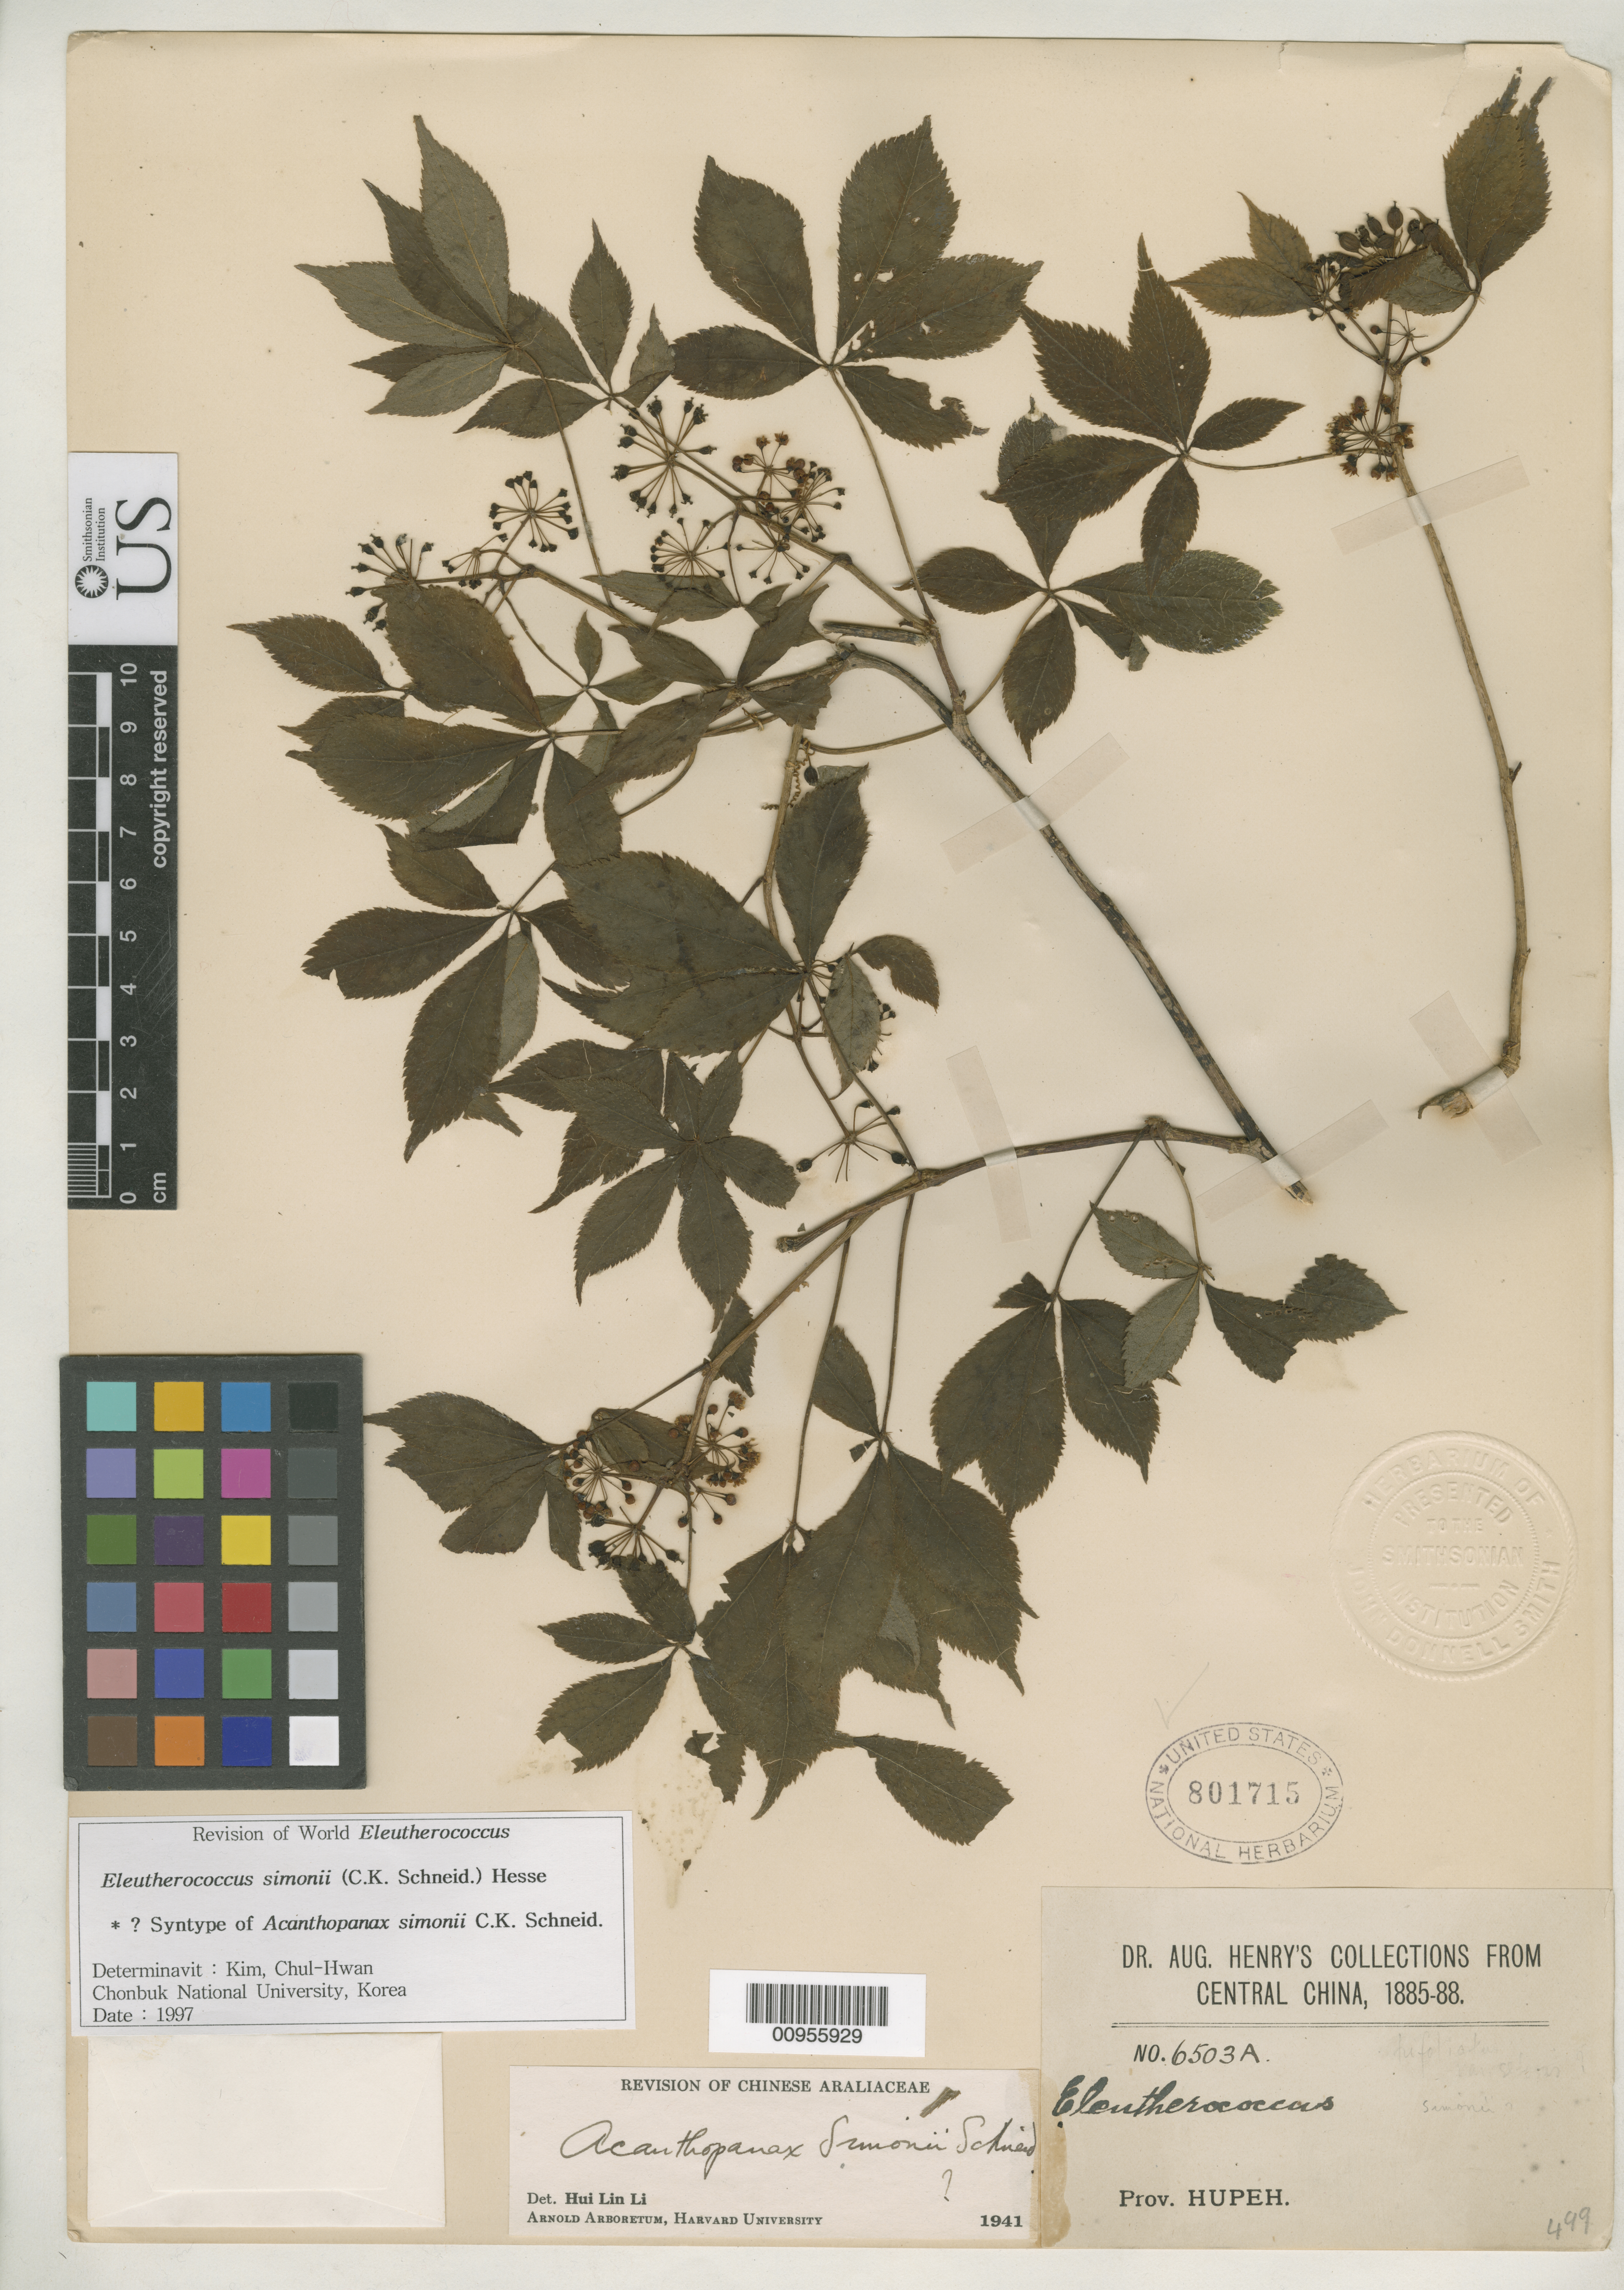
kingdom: Plantae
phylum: Tracheophyta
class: Magnoliopsida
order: Apiales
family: Araliaceae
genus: Acanthopanax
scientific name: Acanthopanax simonii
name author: C.K. Schneid.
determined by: Kim, C. H.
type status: Possible Syntype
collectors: A. Henry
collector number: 6503 A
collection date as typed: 1885 to 1888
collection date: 1885/1888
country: China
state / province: Hubei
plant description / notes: Specimen ex John Donnell Smith herbarium.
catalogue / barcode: US 801715